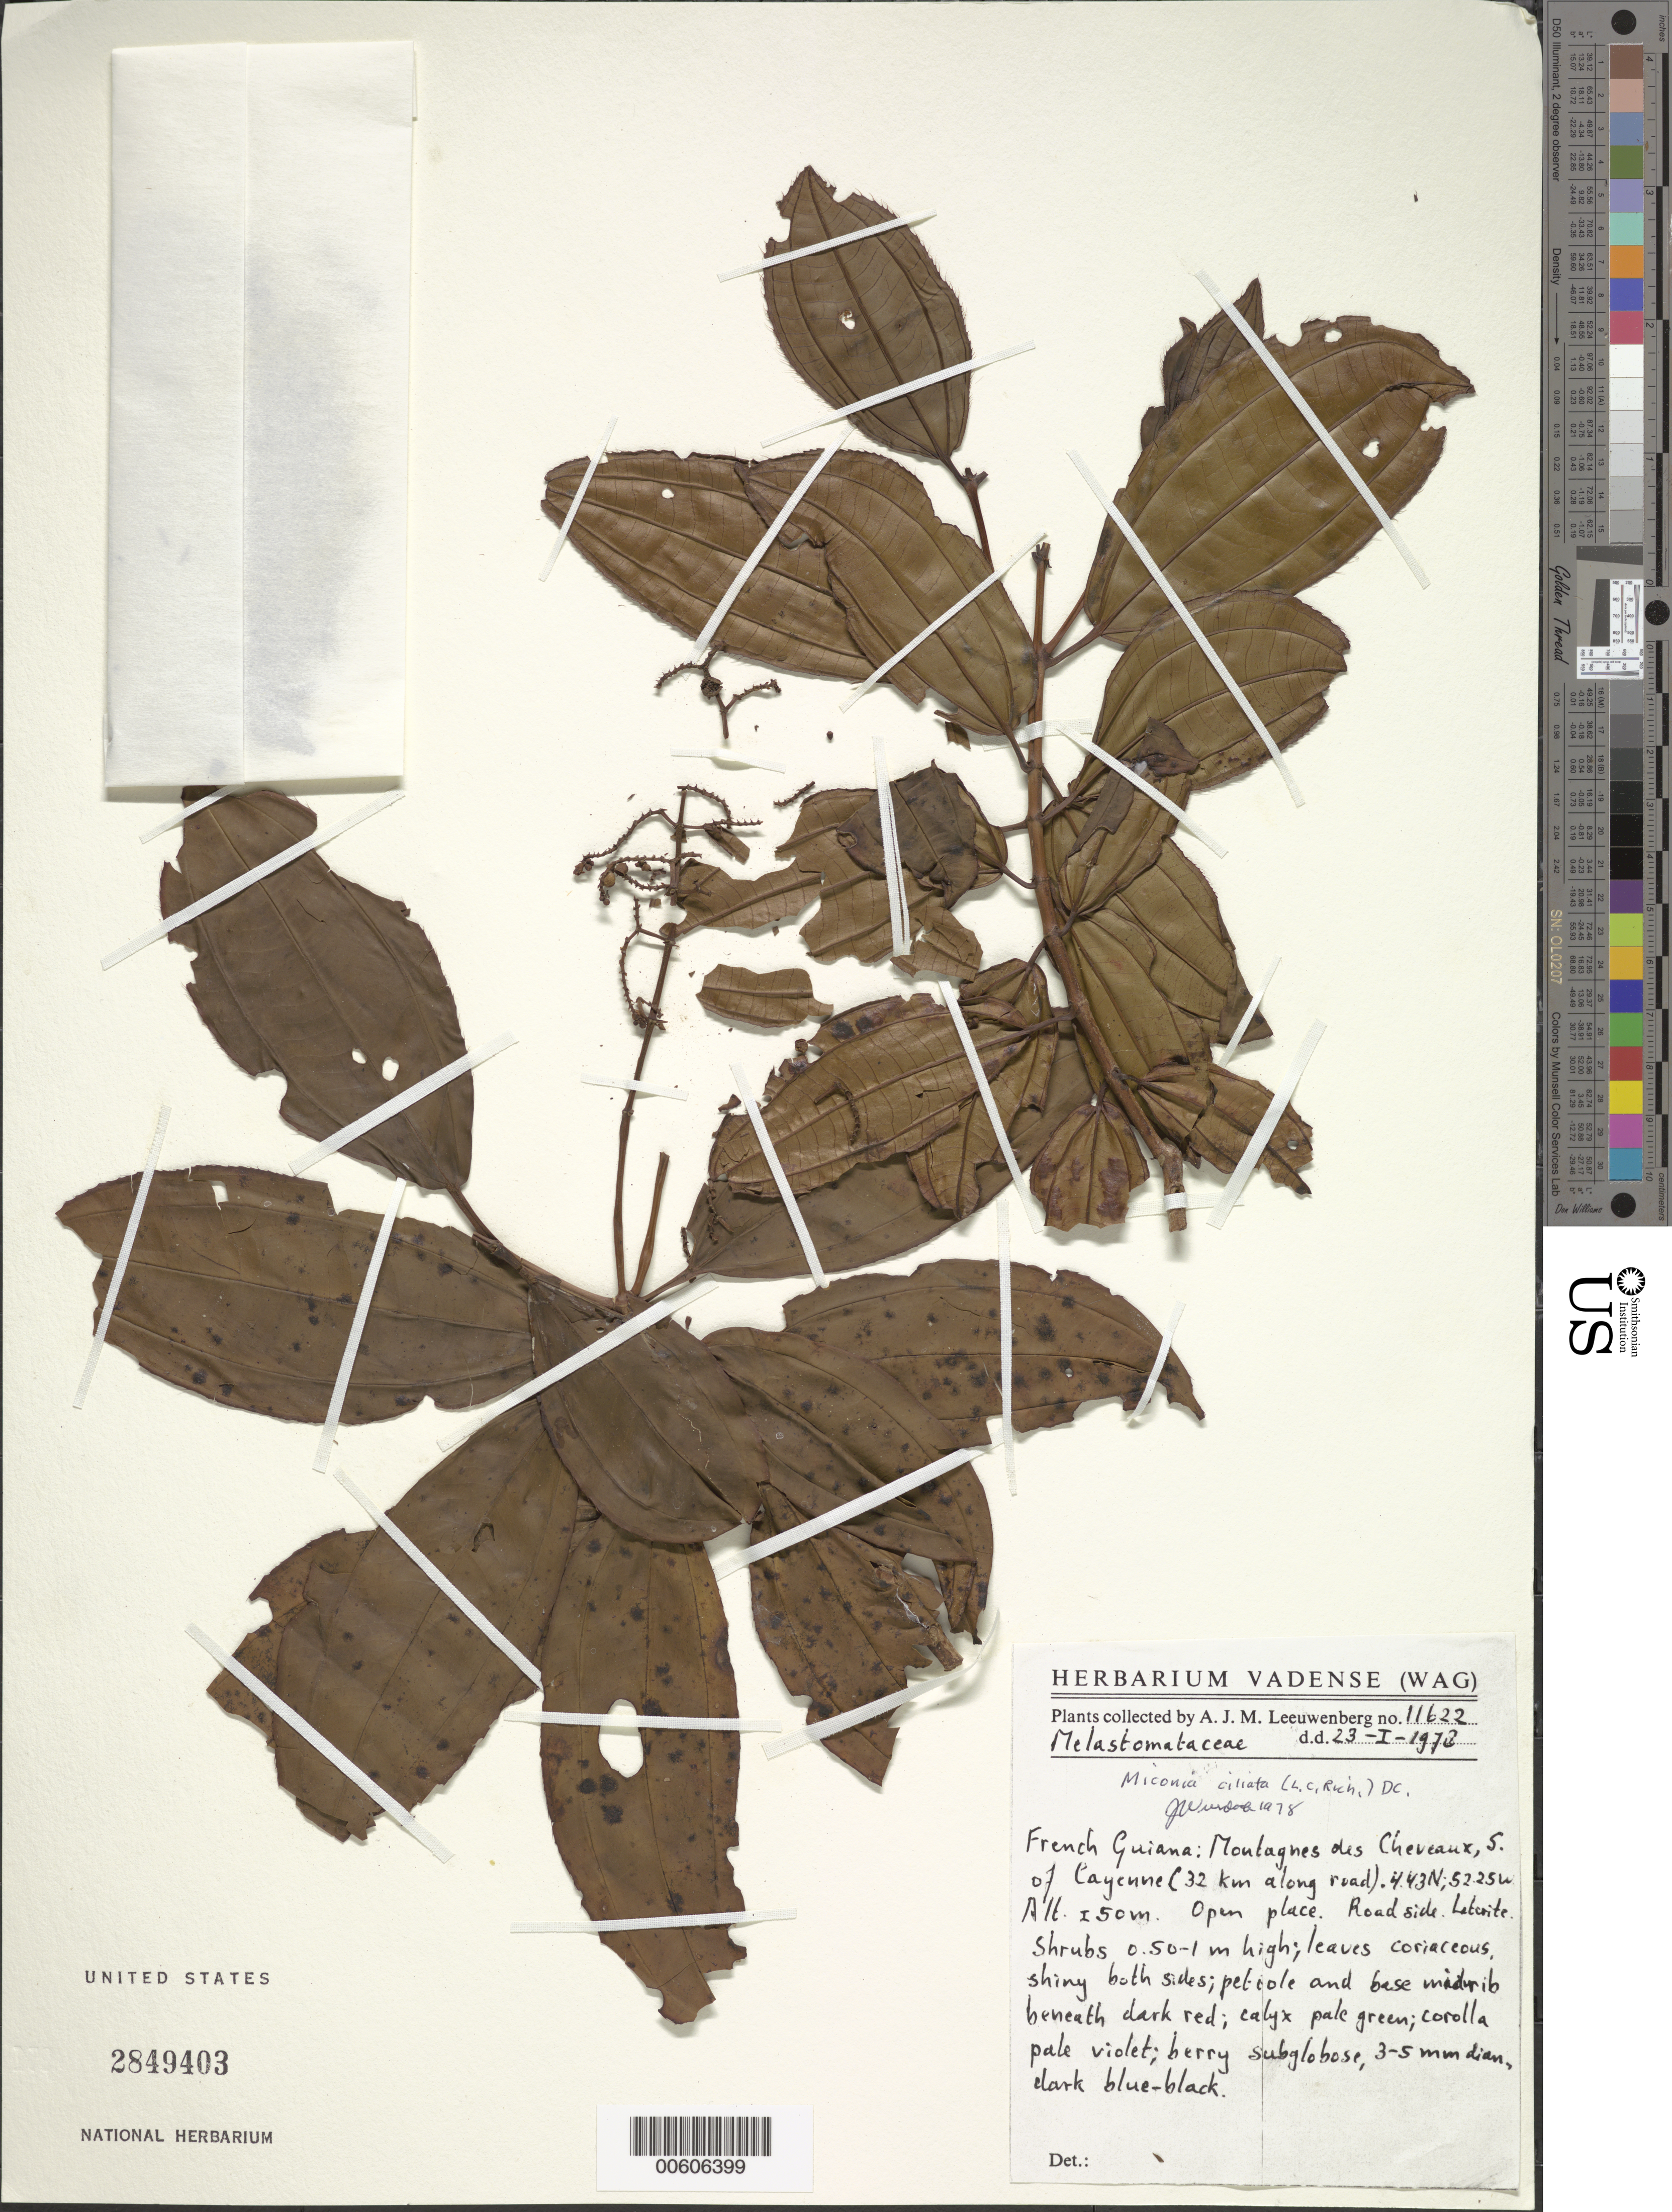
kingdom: Plantae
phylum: Tracheophyta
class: Magnoliopsida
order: Myrtales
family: Melastomataceae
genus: Miconia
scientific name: Miconia ciliata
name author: (Rich.) DC.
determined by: Wurdack, John J., (US), US (UNITED STATES)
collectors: A. J. M. Leeuwenberg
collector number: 11622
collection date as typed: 23-Jan-78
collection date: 1978-01-23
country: French Guiana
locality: Montagne de Chevaux, near Rivière Comte, 32 km along road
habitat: Open place, roadside, laterite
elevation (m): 150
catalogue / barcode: US 2849403